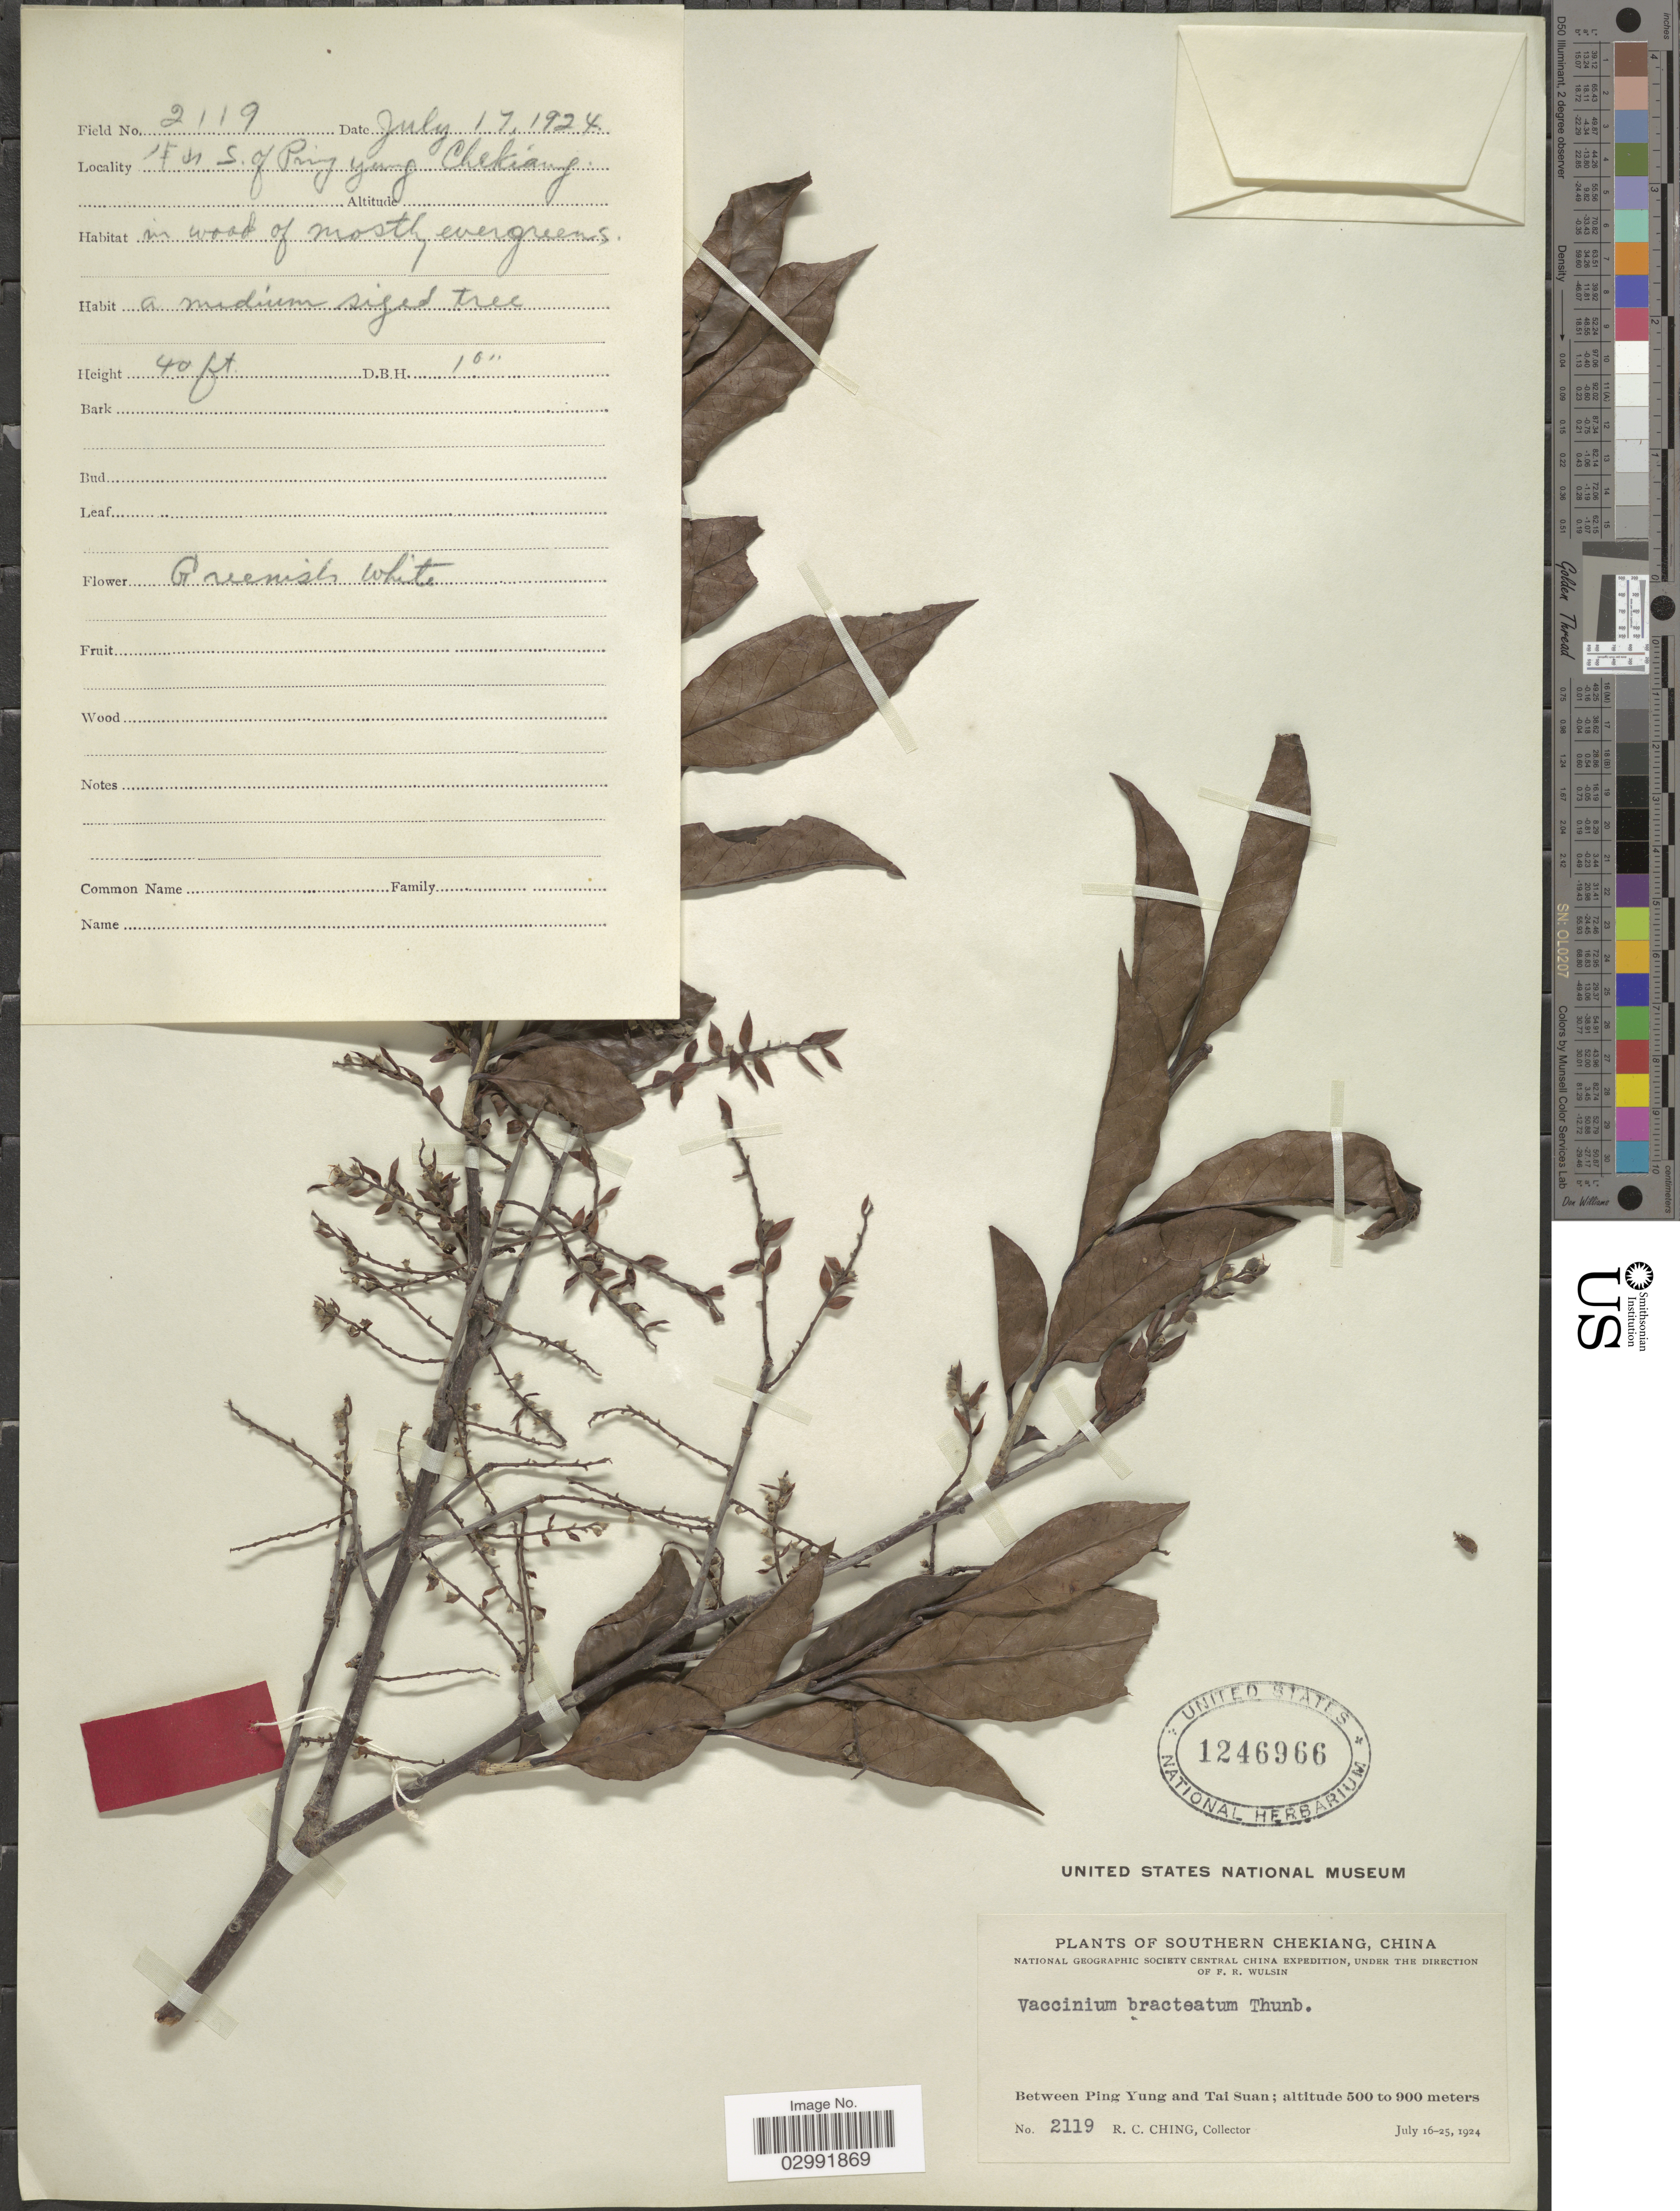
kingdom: Plantae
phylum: Tracheophyta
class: Magnoliopsida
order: Ericales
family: Ericaceae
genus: Vaccinium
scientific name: Vaccinium bracteatum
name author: Thunb.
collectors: R. C. Ching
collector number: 2119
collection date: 1924-07-17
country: China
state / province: Zhejiang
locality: Southern Chekiang. Between Ping Yung and Tai Suan.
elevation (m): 500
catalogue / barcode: US 1246966